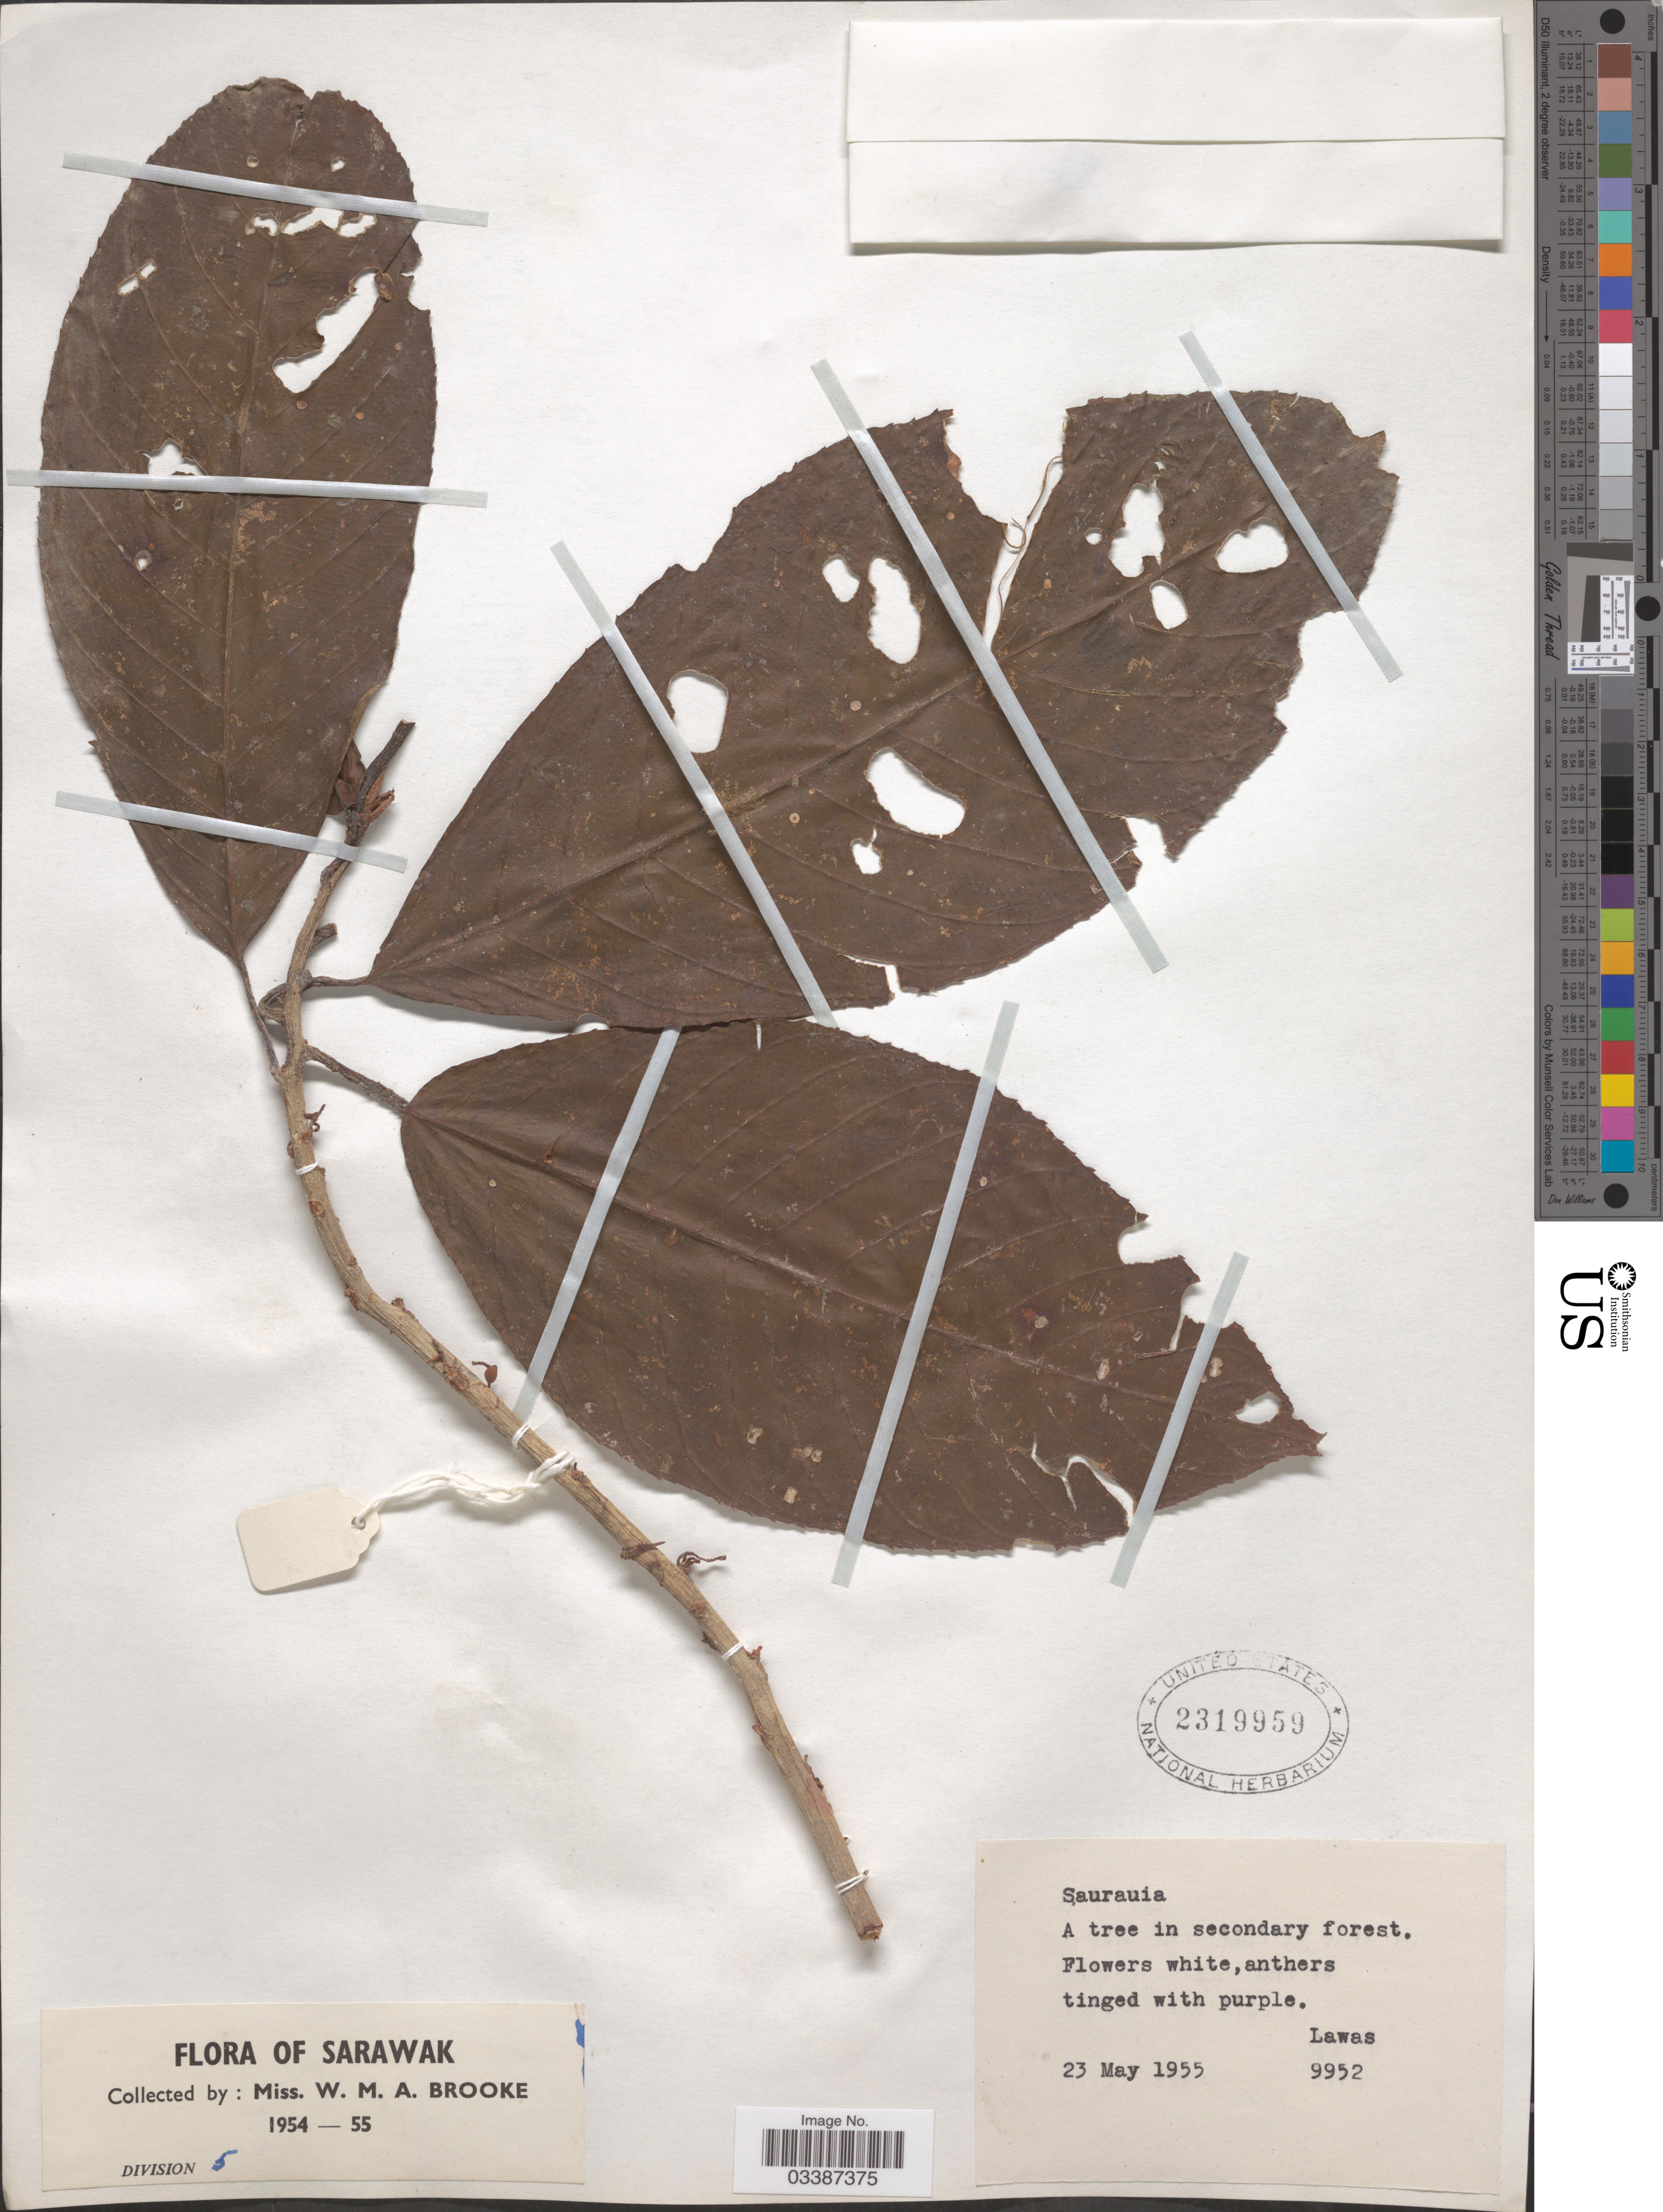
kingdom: Plantae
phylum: Tracheophyta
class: Magnoliopsida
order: Ericales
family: Actinidiaceae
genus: Saurauia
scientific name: Saurauia sp.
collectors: W. Brooke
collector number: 9952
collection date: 1955-05-23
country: Malaysia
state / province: Sarawak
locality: Lawas.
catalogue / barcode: US 2319959